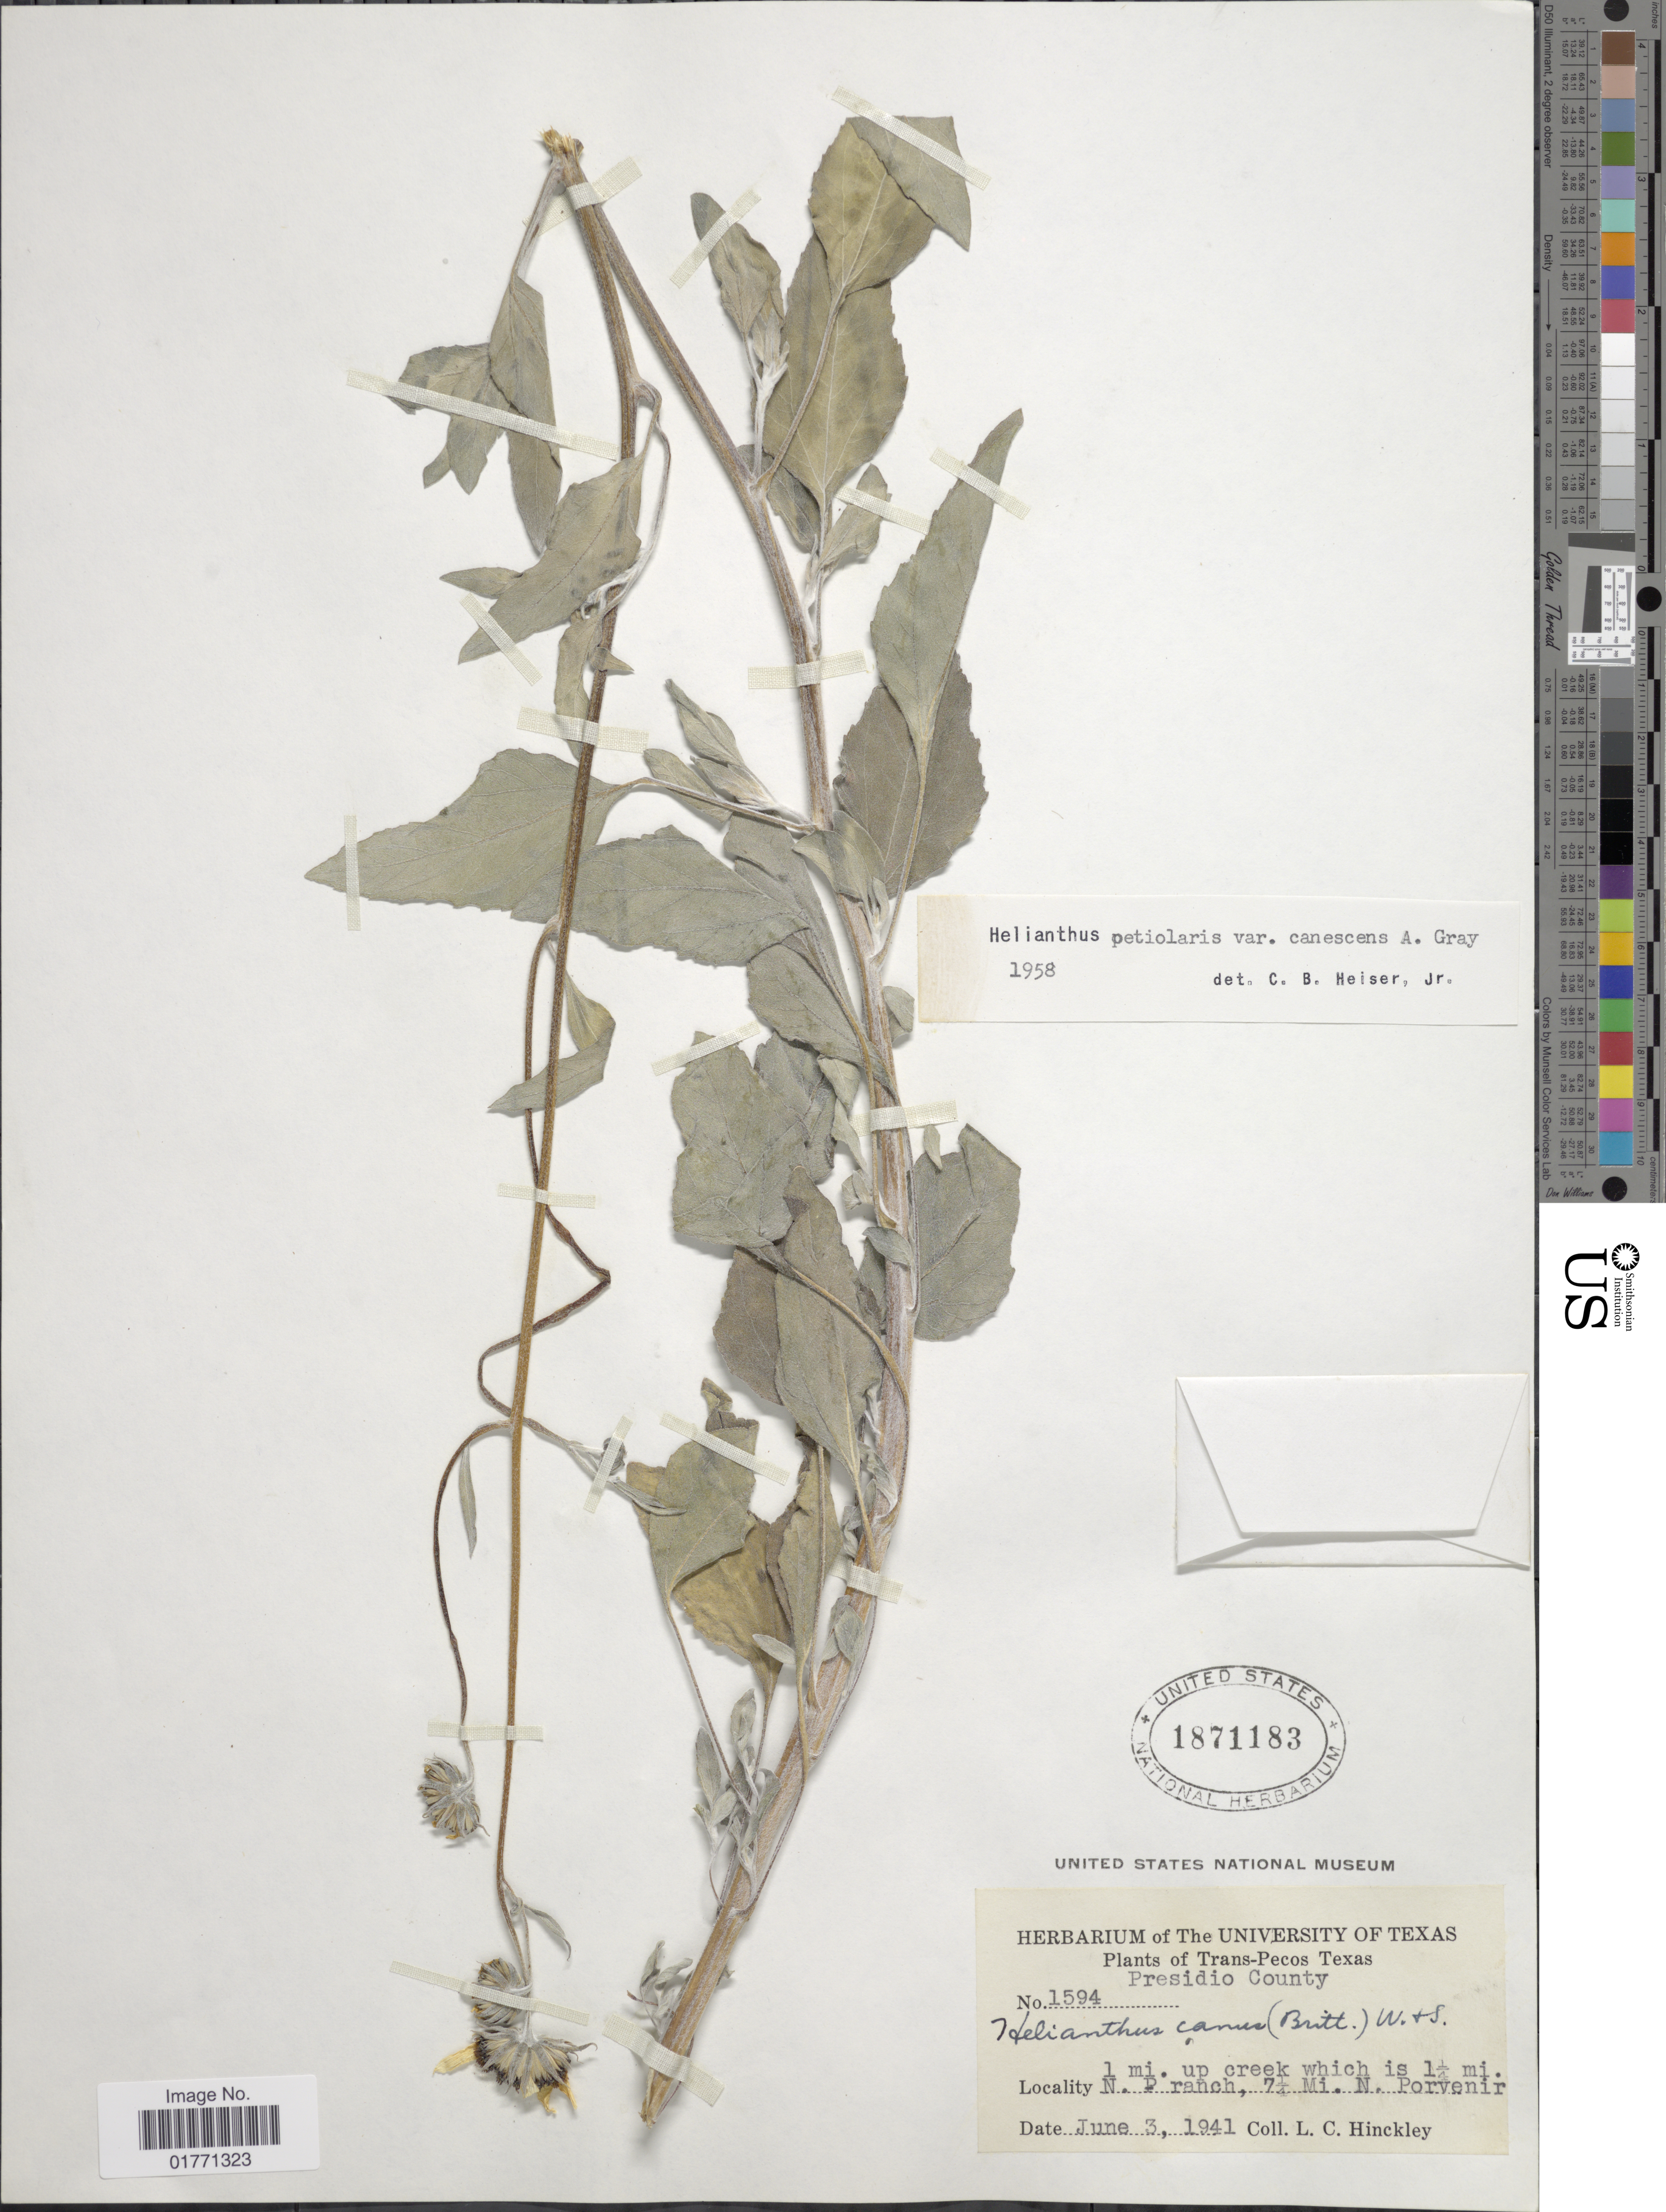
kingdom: Plantae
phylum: Tracheophyta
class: Magnoliopsida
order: Asterales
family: Asteraceae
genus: Helianthus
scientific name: Helianthus petiolaris var. canescens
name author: Nutt.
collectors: L. Hinckley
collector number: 1594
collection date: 1941-06-03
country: United States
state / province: Texas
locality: Trans-Pecos, Presido County, 1 mi. up creek which is 1 1/4 mi. N. P. ranch, 7 1/4 Mi. N. Porvenir.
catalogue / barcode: US 1871183